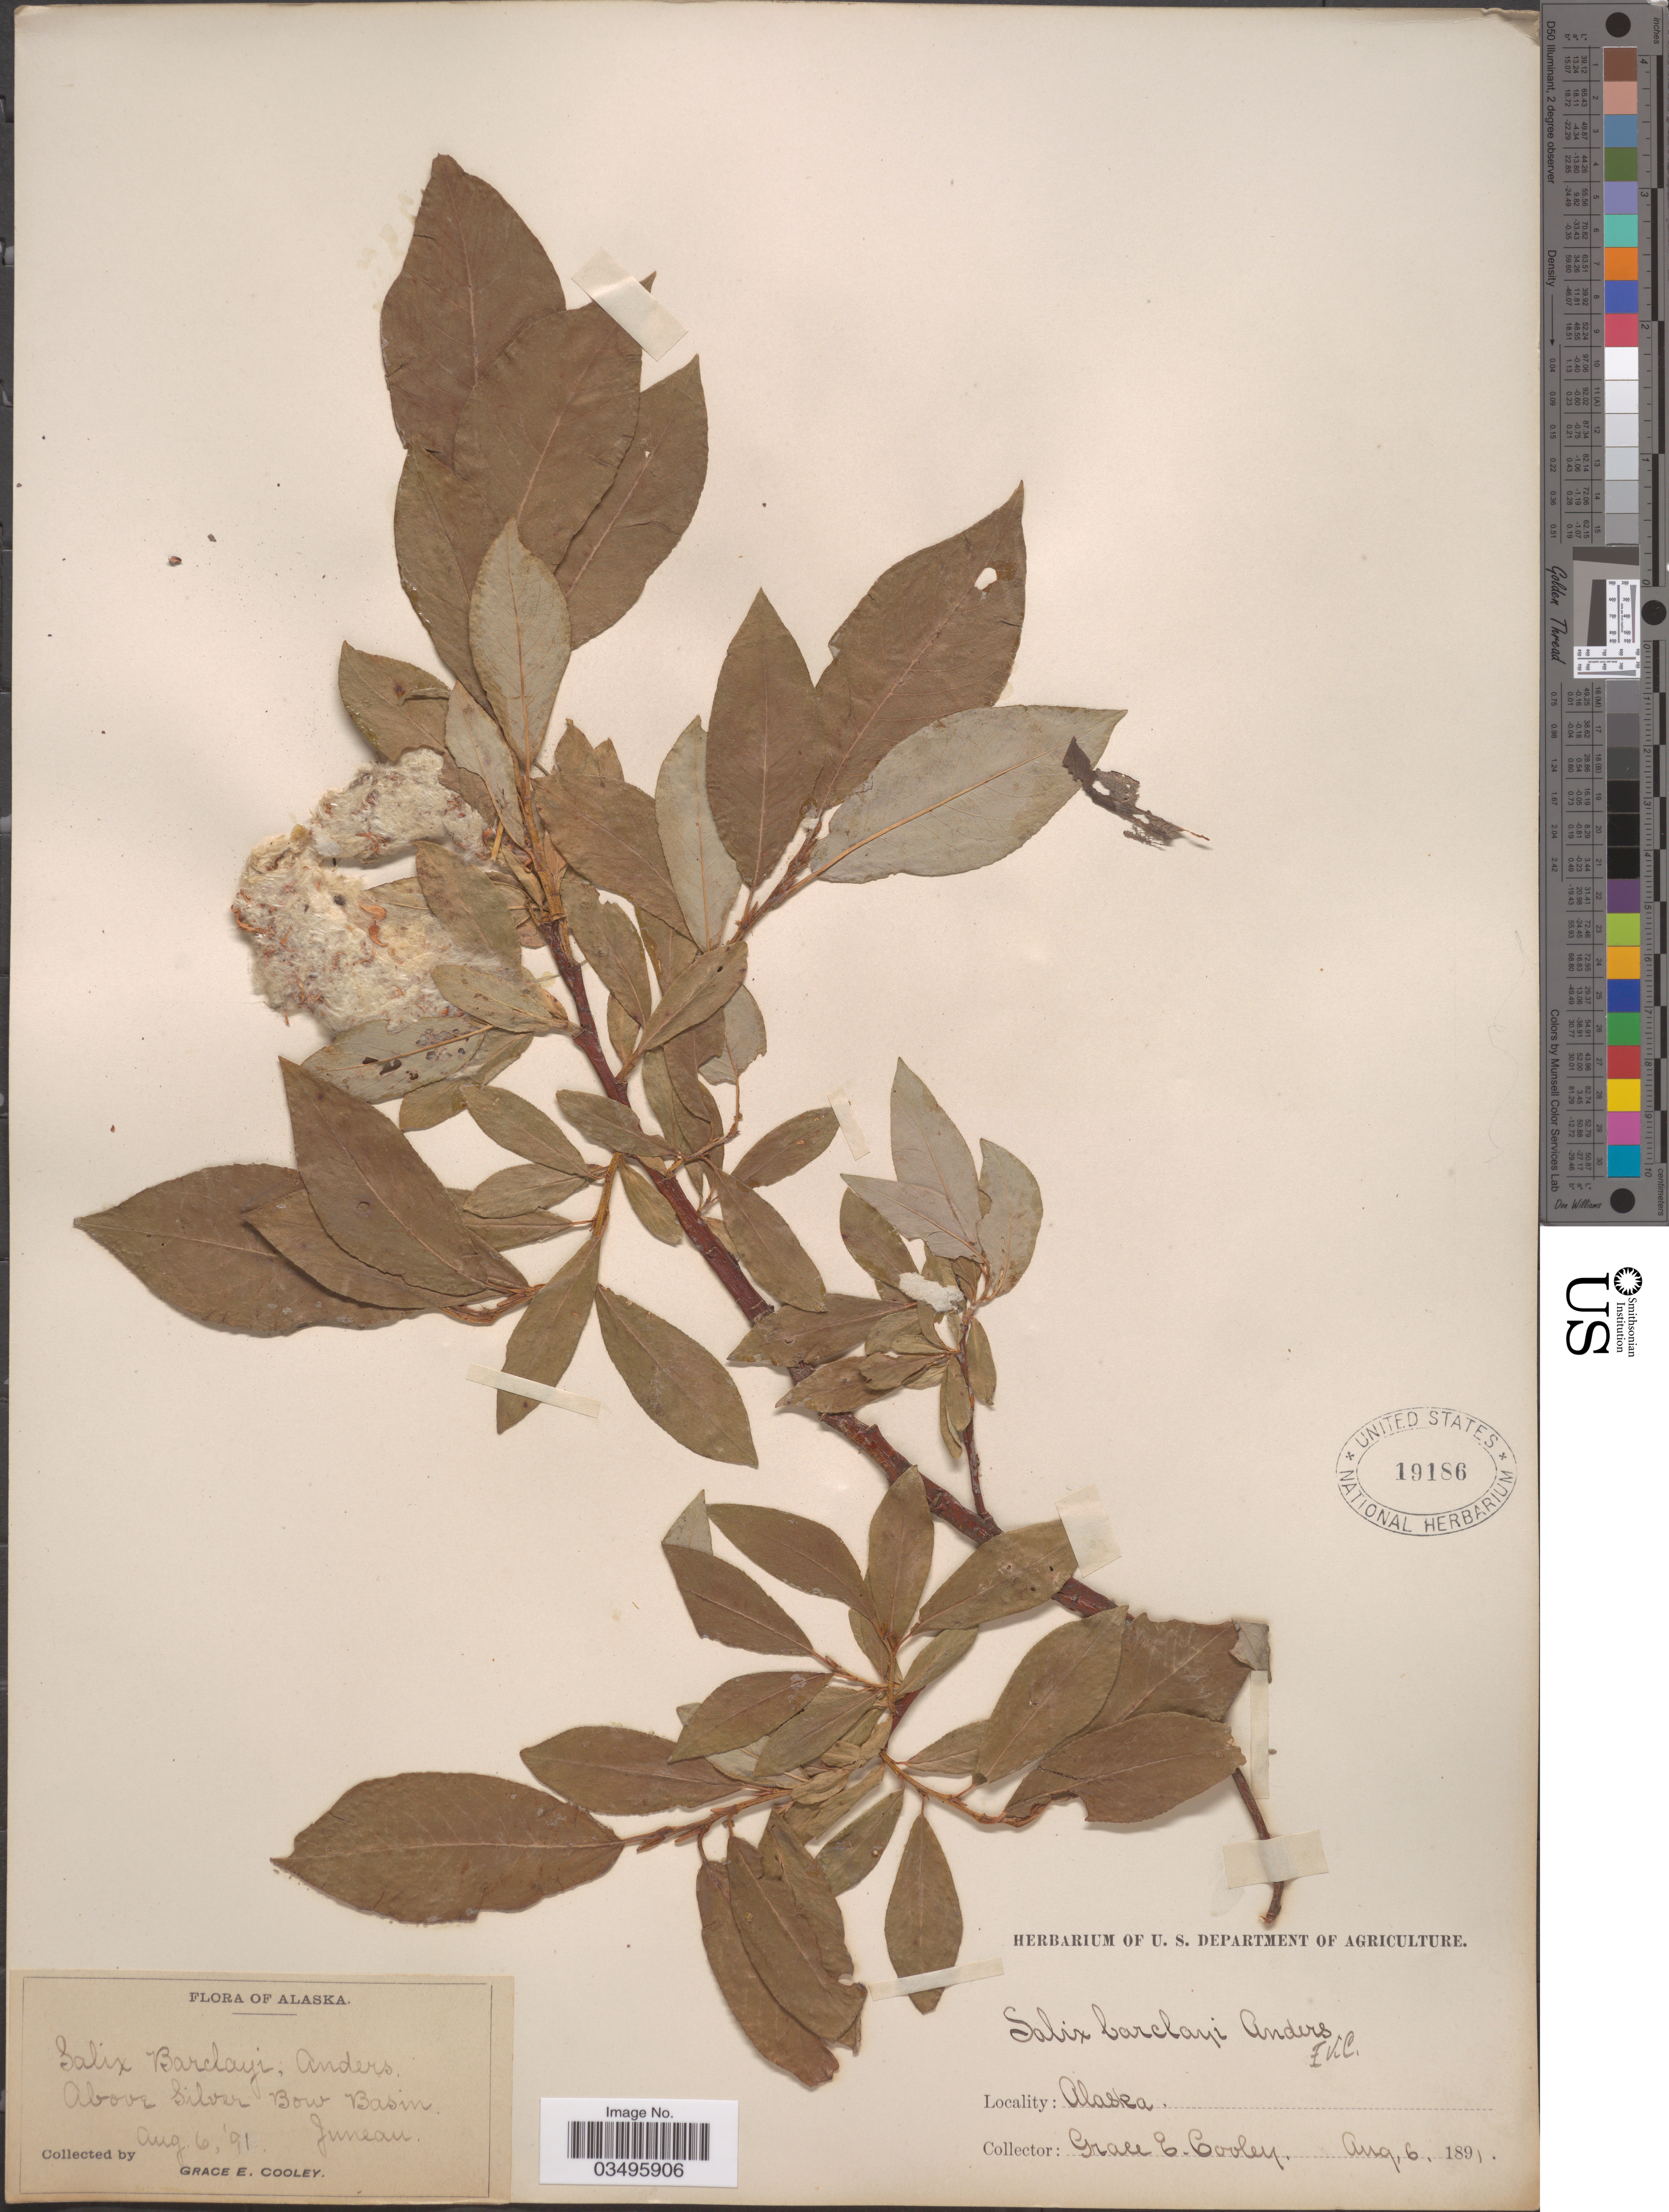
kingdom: Plantae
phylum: Tracheophyta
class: Magnoliopsida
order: Malpighiales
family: Salicaceae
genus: Salix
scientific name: Salix barclayi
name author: Andersson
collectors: G. E. Cooley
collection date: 1891-08-06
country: United States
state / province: Alaska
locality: Above Silver Bow Basin. Juneau.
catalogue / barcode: US 19186